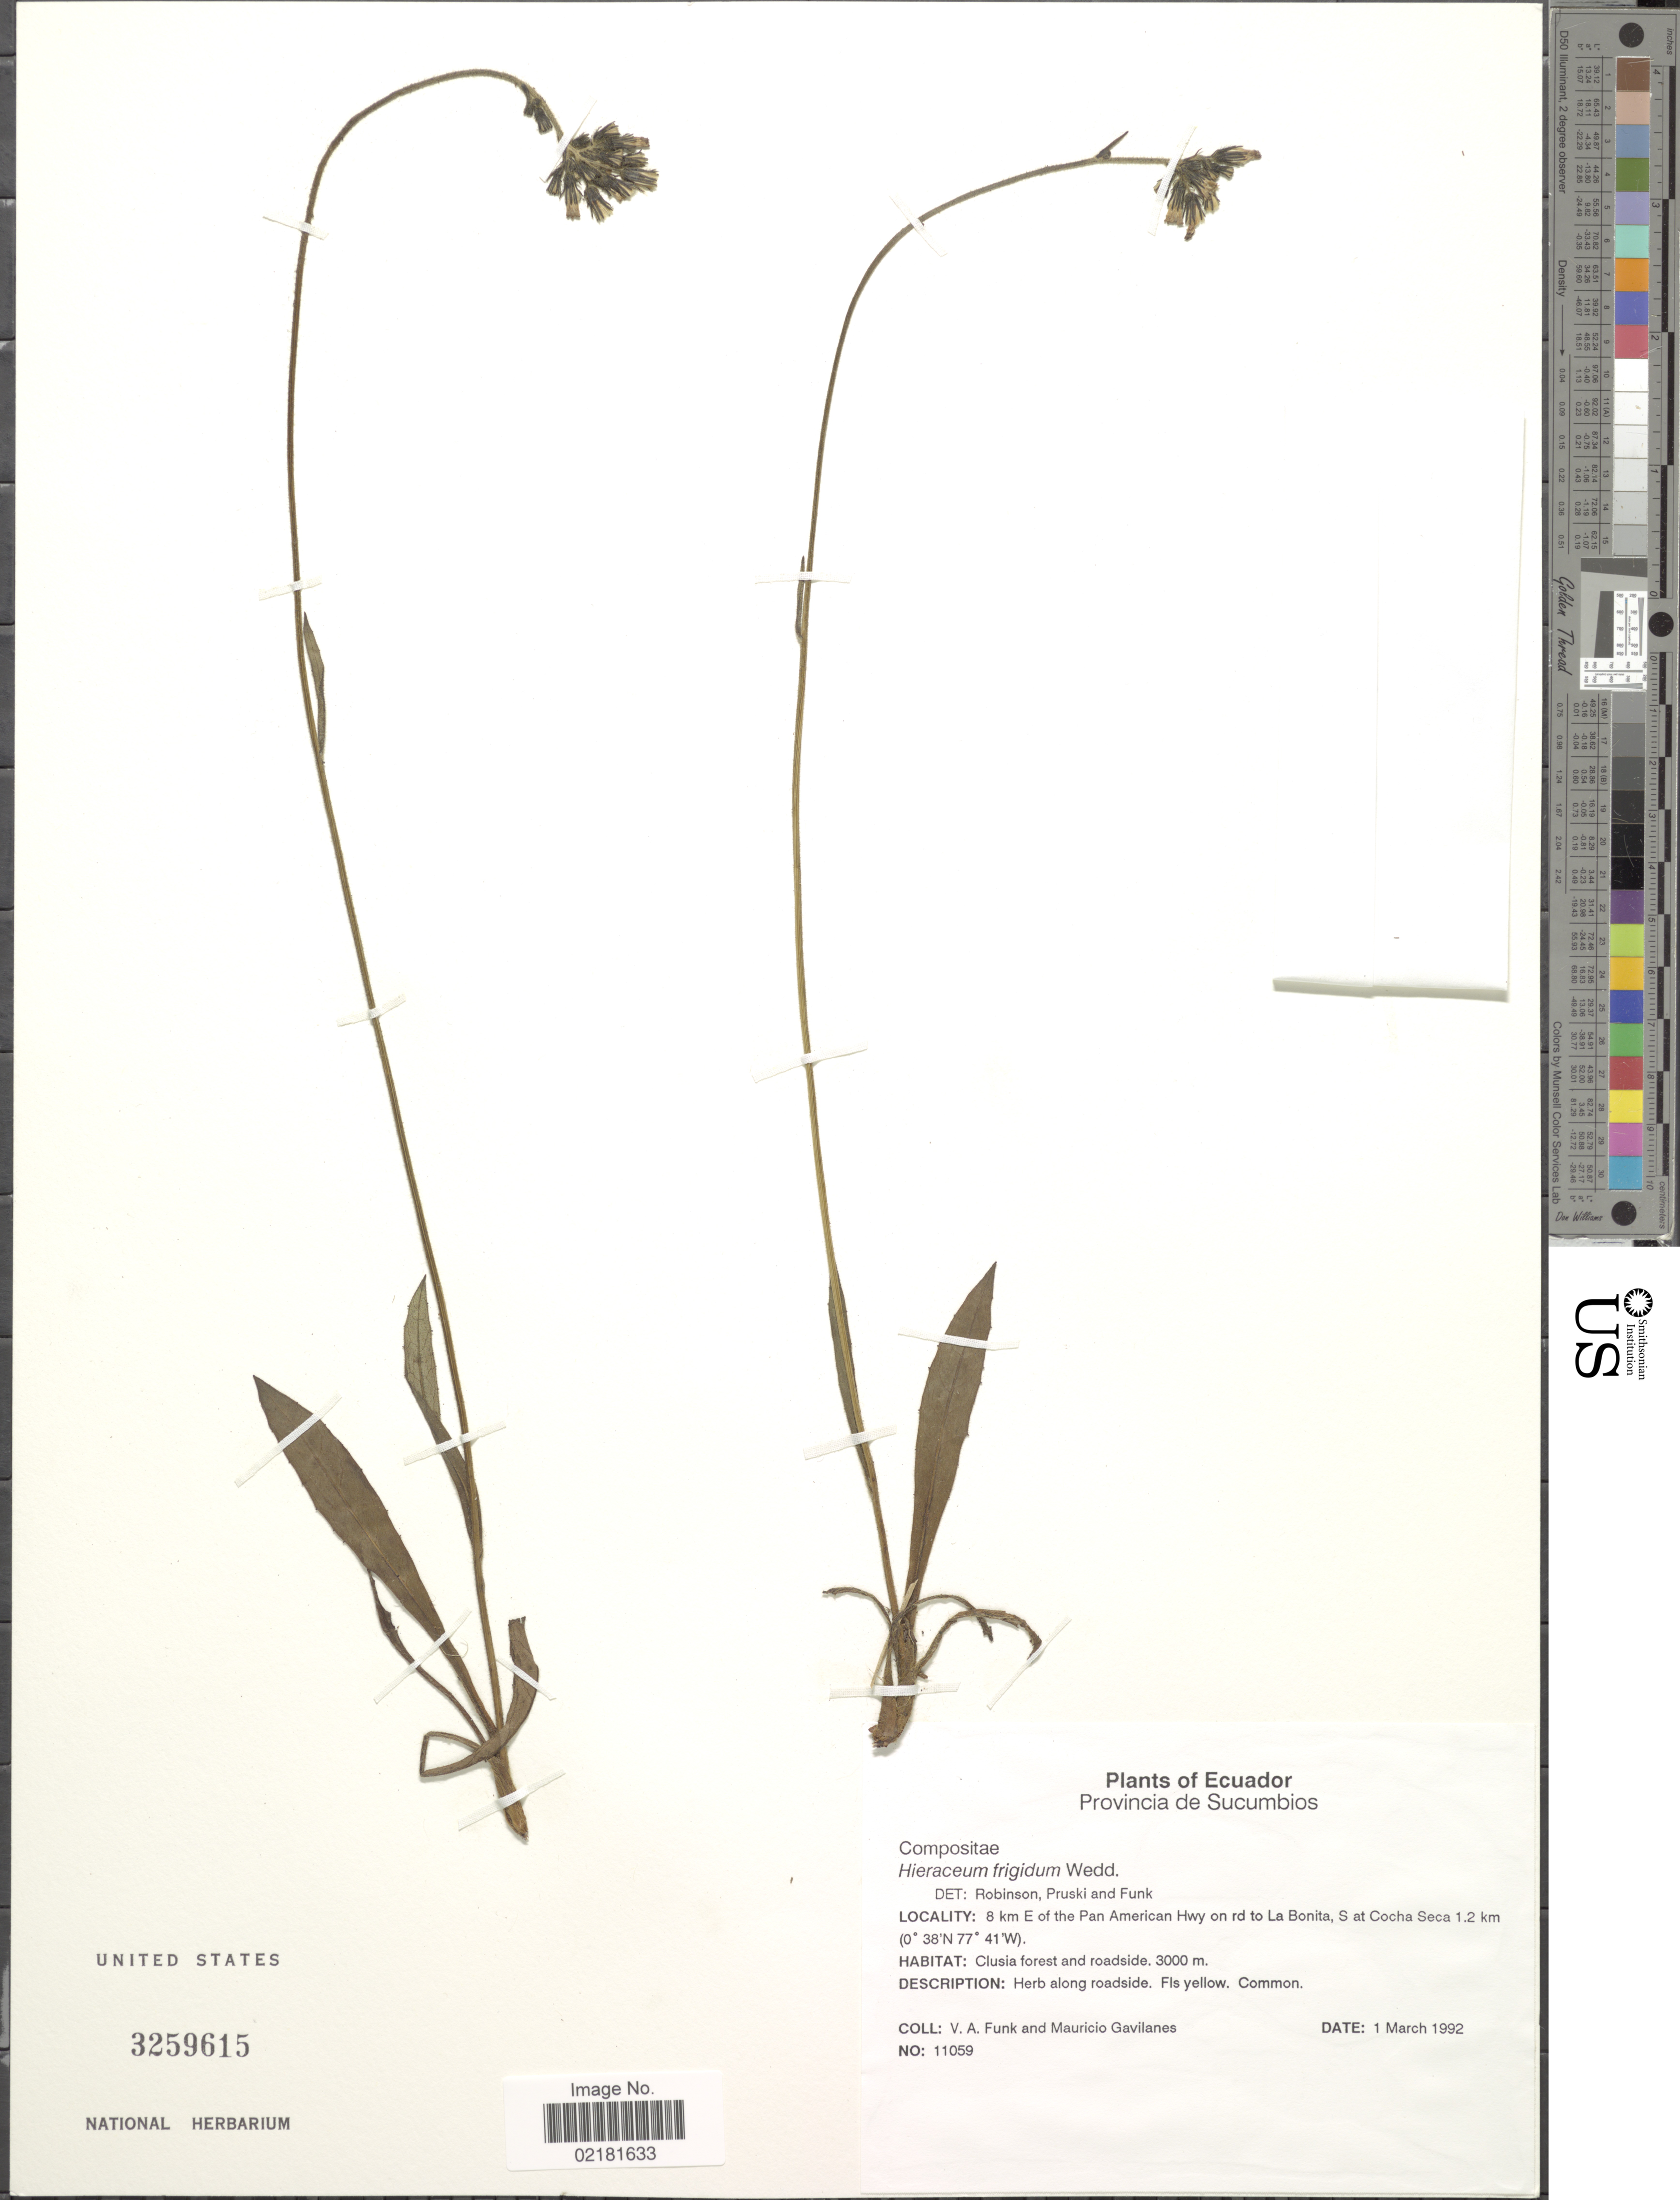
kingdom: Plantae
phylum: Tracheophyta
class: Magnoliopsida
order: Asterales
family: Asteraceae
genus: Hieracium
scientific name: Hieracium jubatum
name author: Fr.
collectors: V. Funk & M. Gavilanes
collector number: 11059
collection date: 1992-03-01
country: Ecuador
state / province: Sucumbíos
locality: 8 km E of the Pan American Hwy on rd to La Bonita, S at Cocha Seca 1.2 km, roadside.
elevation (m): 3000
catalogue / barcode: US 3259615